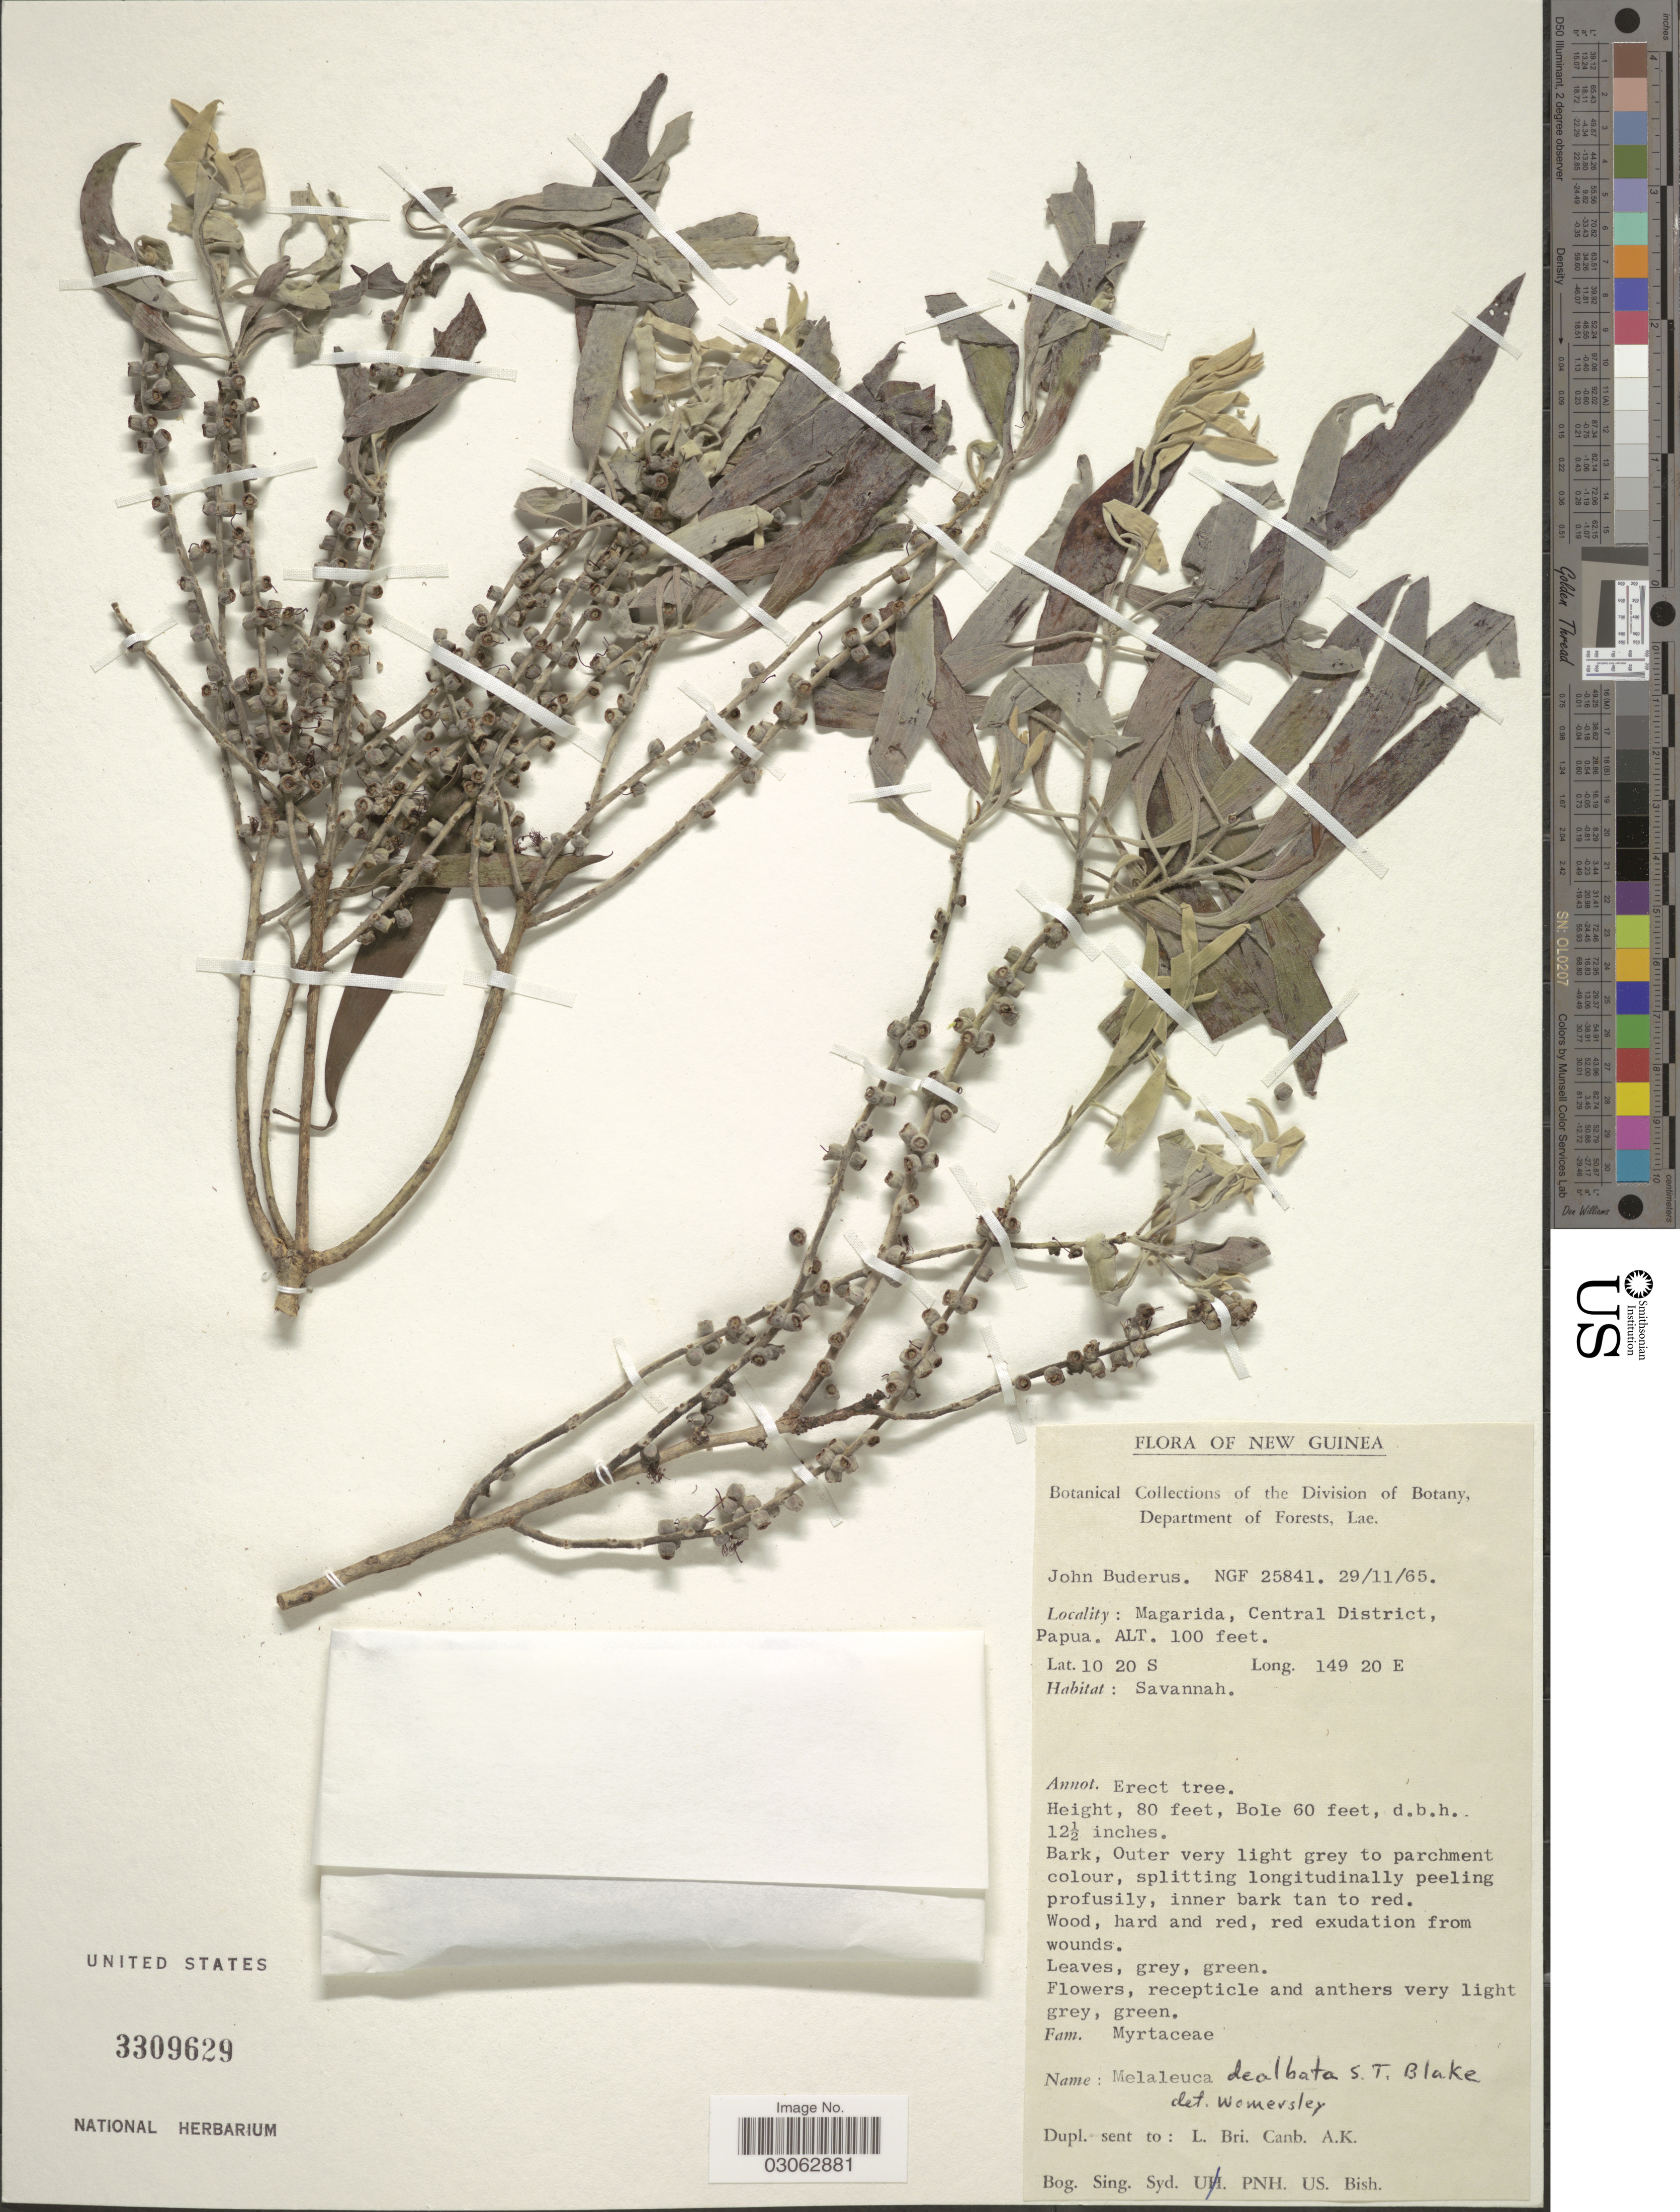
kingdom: Plantae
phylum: Tracheophyta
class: Magnoliopsida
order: Myrtales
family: Myrtaceae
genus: Melaleuca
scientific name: Melaleuca dealbata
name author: S.T. Blake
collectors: J. Buderus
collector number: NGF 25841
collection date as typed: Transcribed d/m/y: 29/11/65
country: Papua New Guinea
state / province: Central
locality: New Guinea. Magarida, Central District.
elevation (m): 30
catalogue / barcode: US 3309629